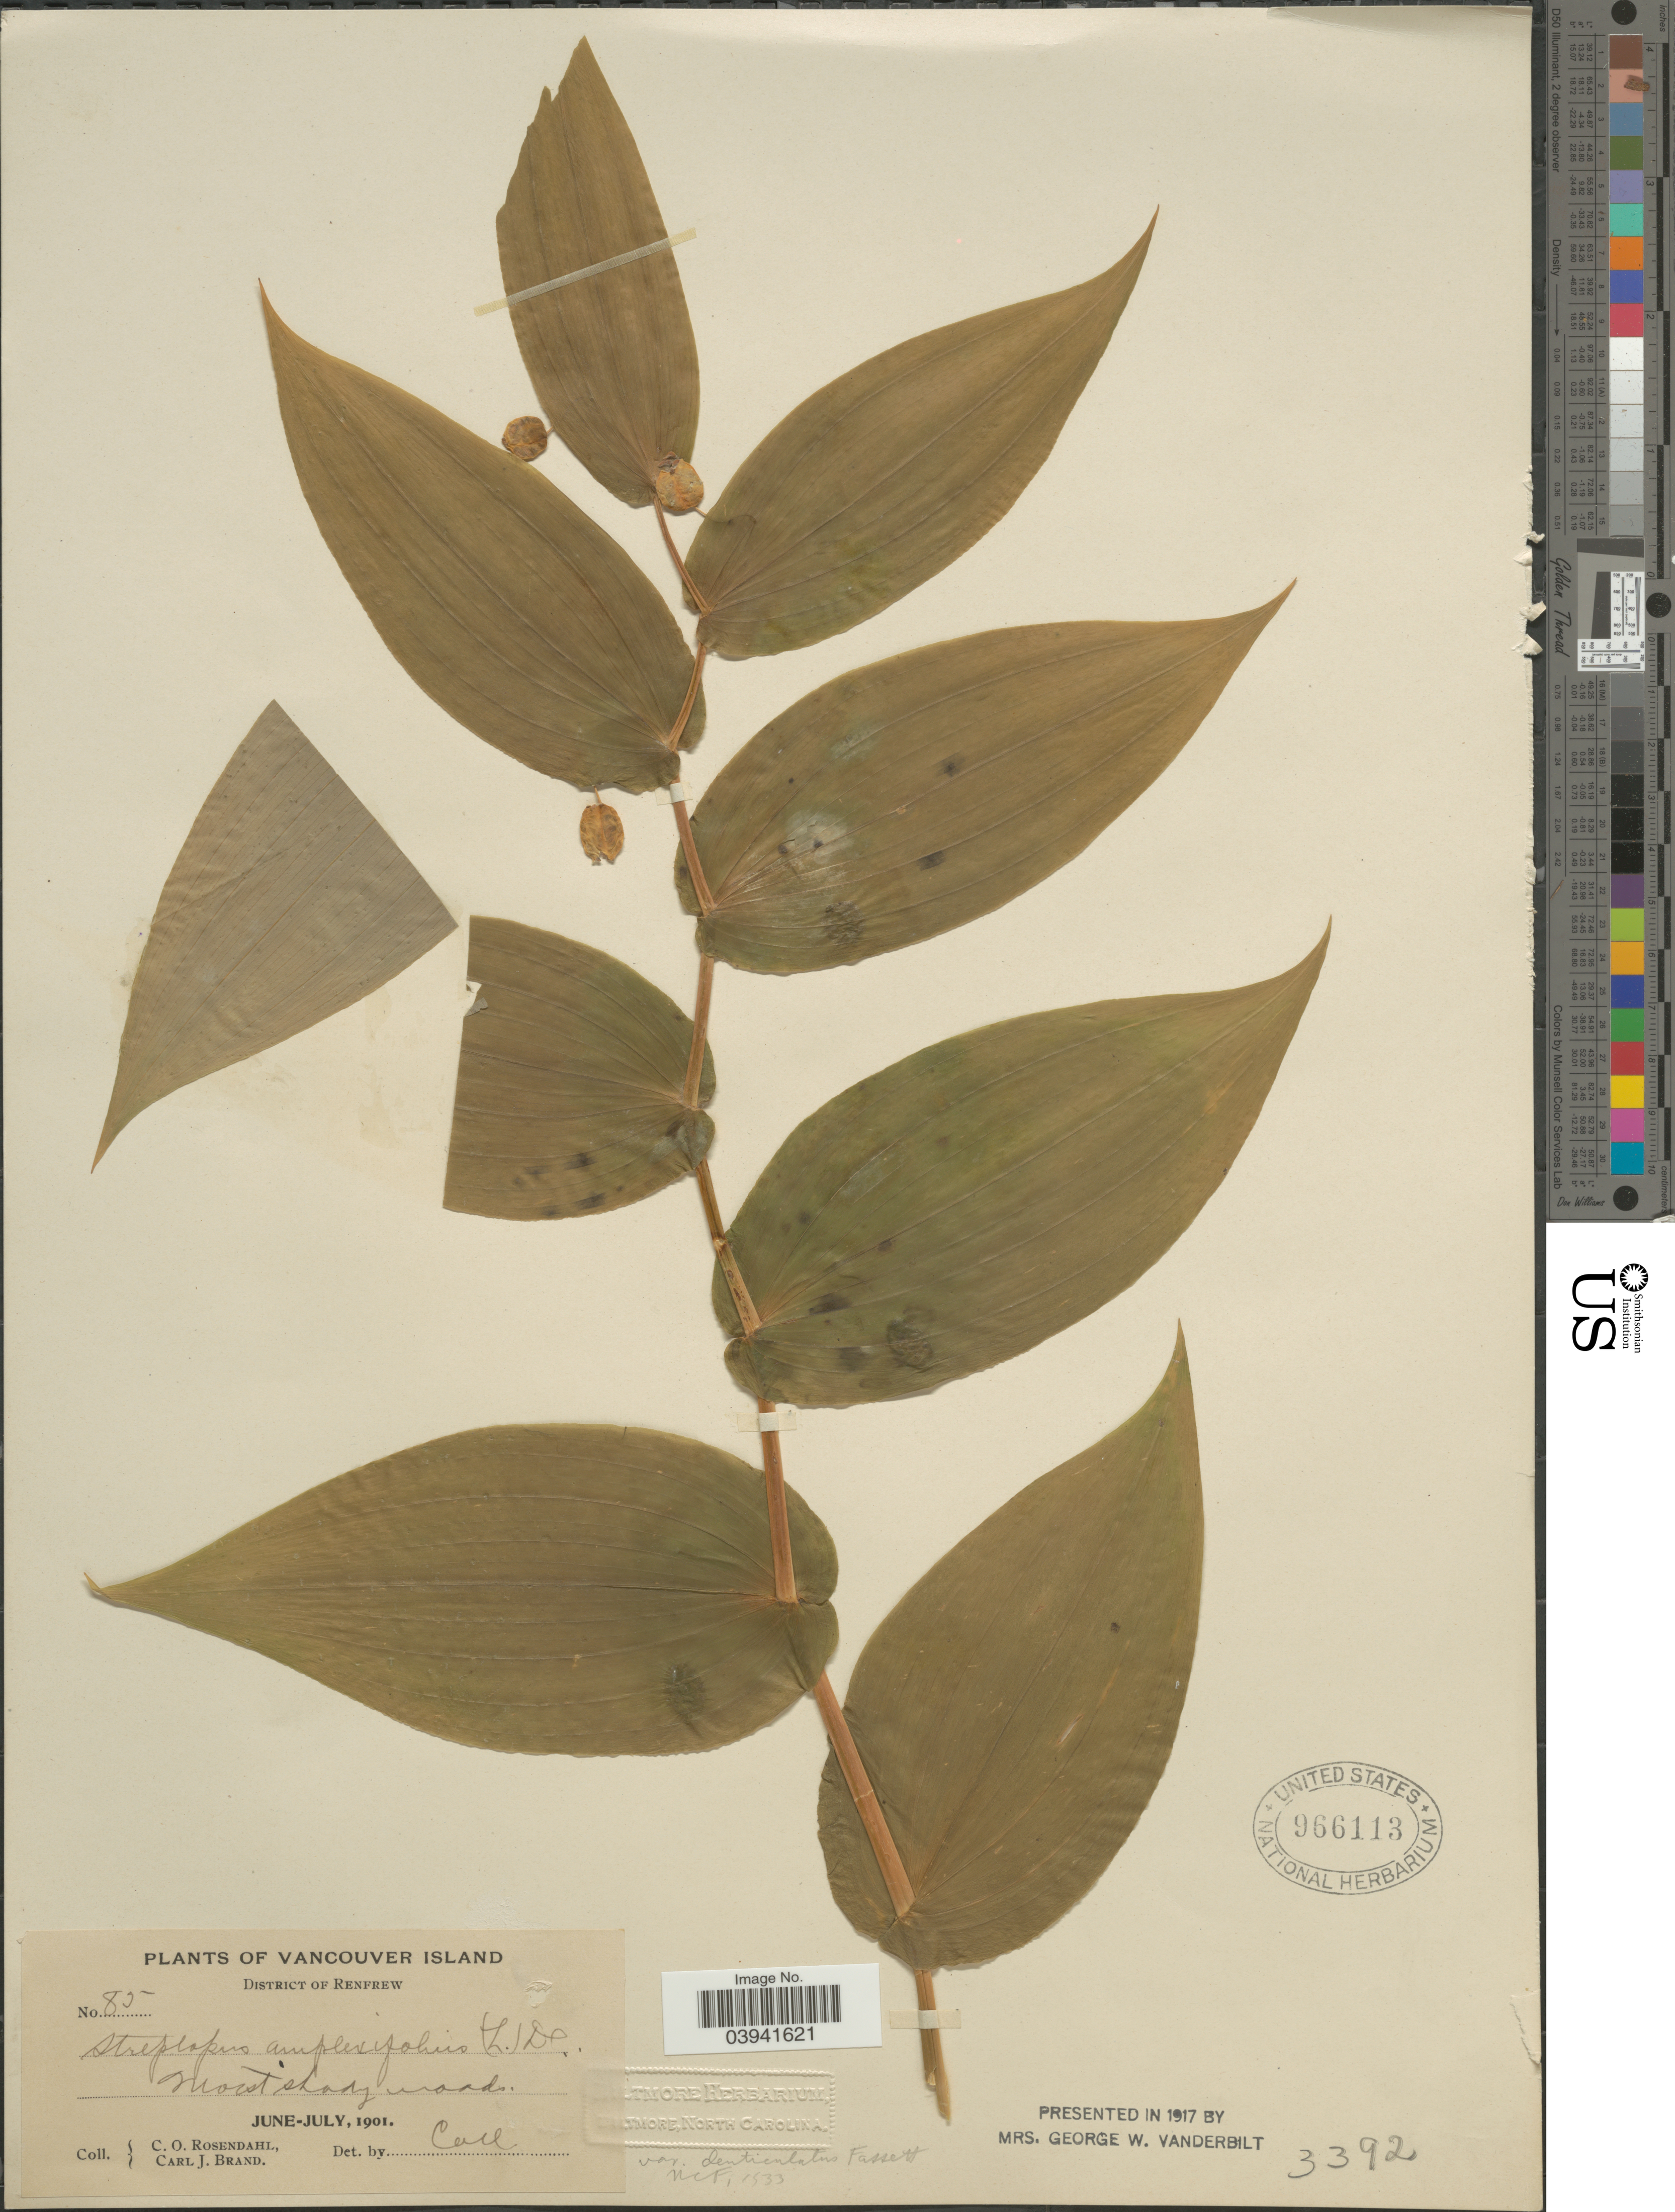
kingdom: Plantae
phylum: Tracheophyta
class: Liliopsida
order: Liliales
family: Liliaceae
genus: Streptopus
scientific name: Streptopus amplexifolius var. denticulatus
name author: Fassett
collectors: C. O. Rosendahl & C. J. Brand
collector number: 85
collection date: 1901-06/1901-07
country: Canada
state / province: British Columbia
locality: Vancouver Island. District of Renfrew.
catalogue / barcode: US 966113